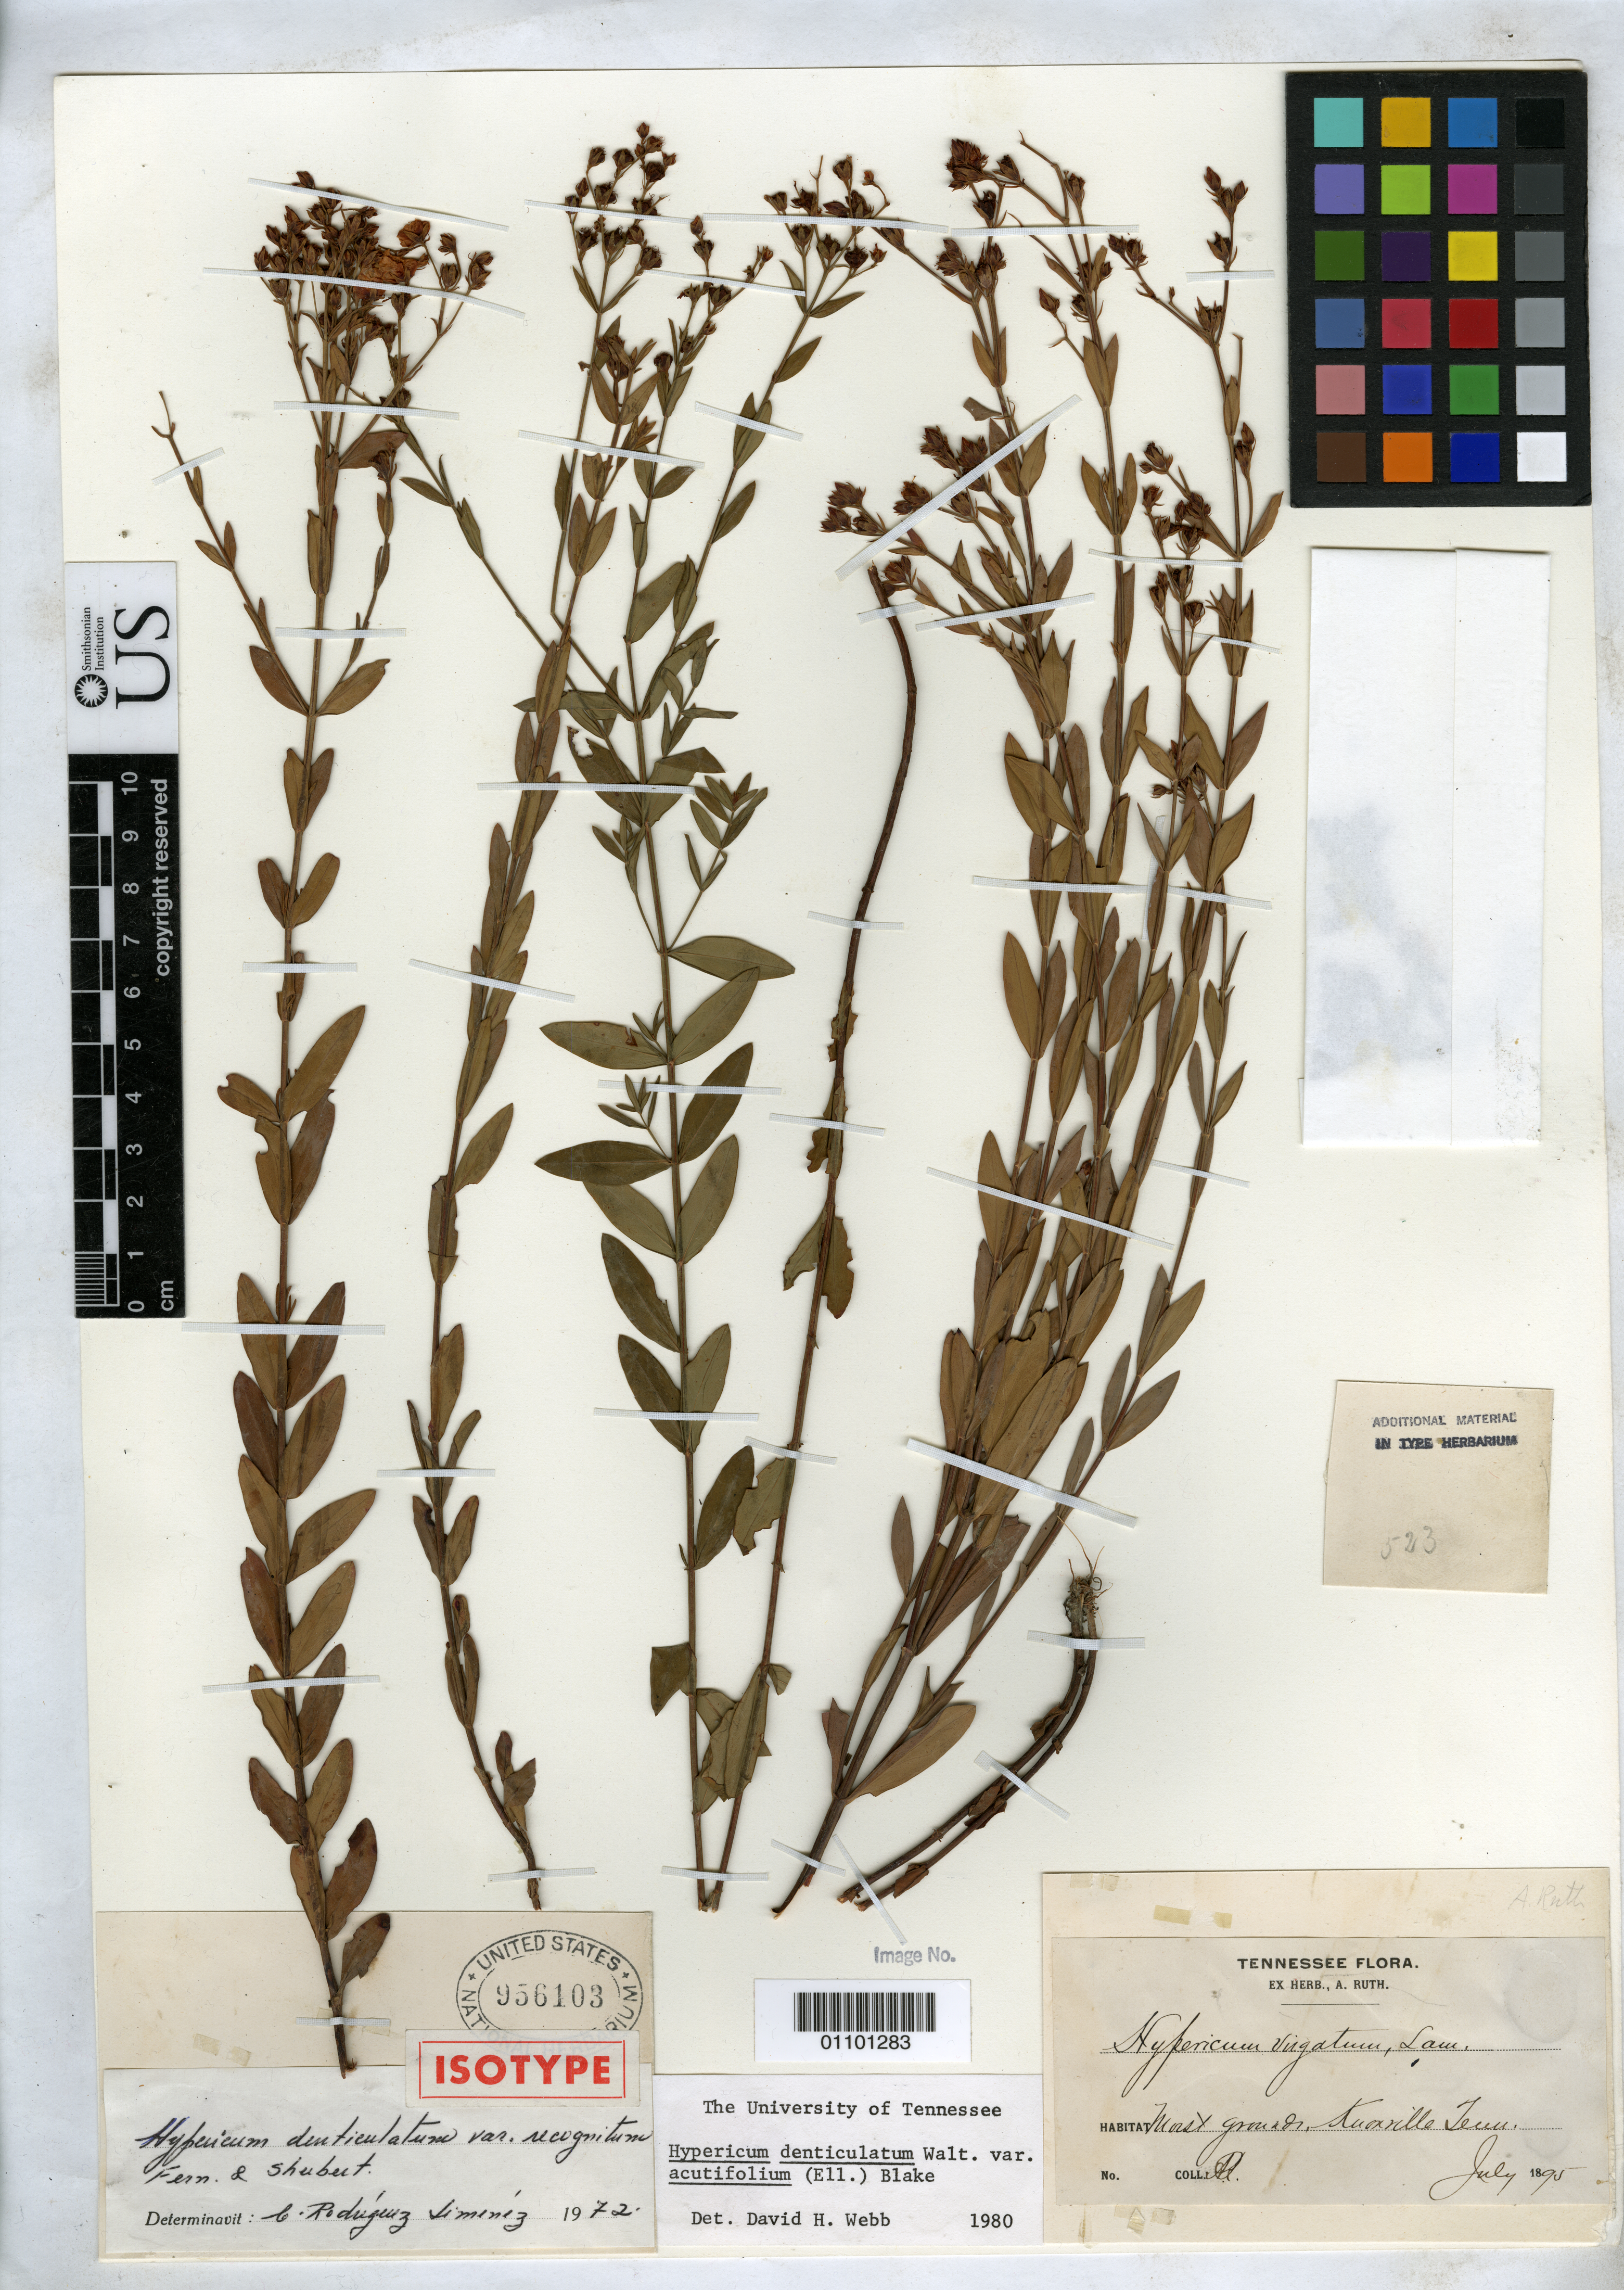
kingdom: Plantae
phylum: Tracheophyta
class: Magnoliopsida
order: Malpighiales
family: Hypericaceae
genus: Hypericum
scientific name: Hypericum denticulatum var. recognitum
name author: Fernald & B.G. Schub.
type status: Isotype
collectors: A. Ruth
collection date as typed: Jul 1895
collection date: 1895-07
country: United States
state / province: Tennessee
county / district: Knox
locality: Knoxville.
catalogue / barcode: US 956103